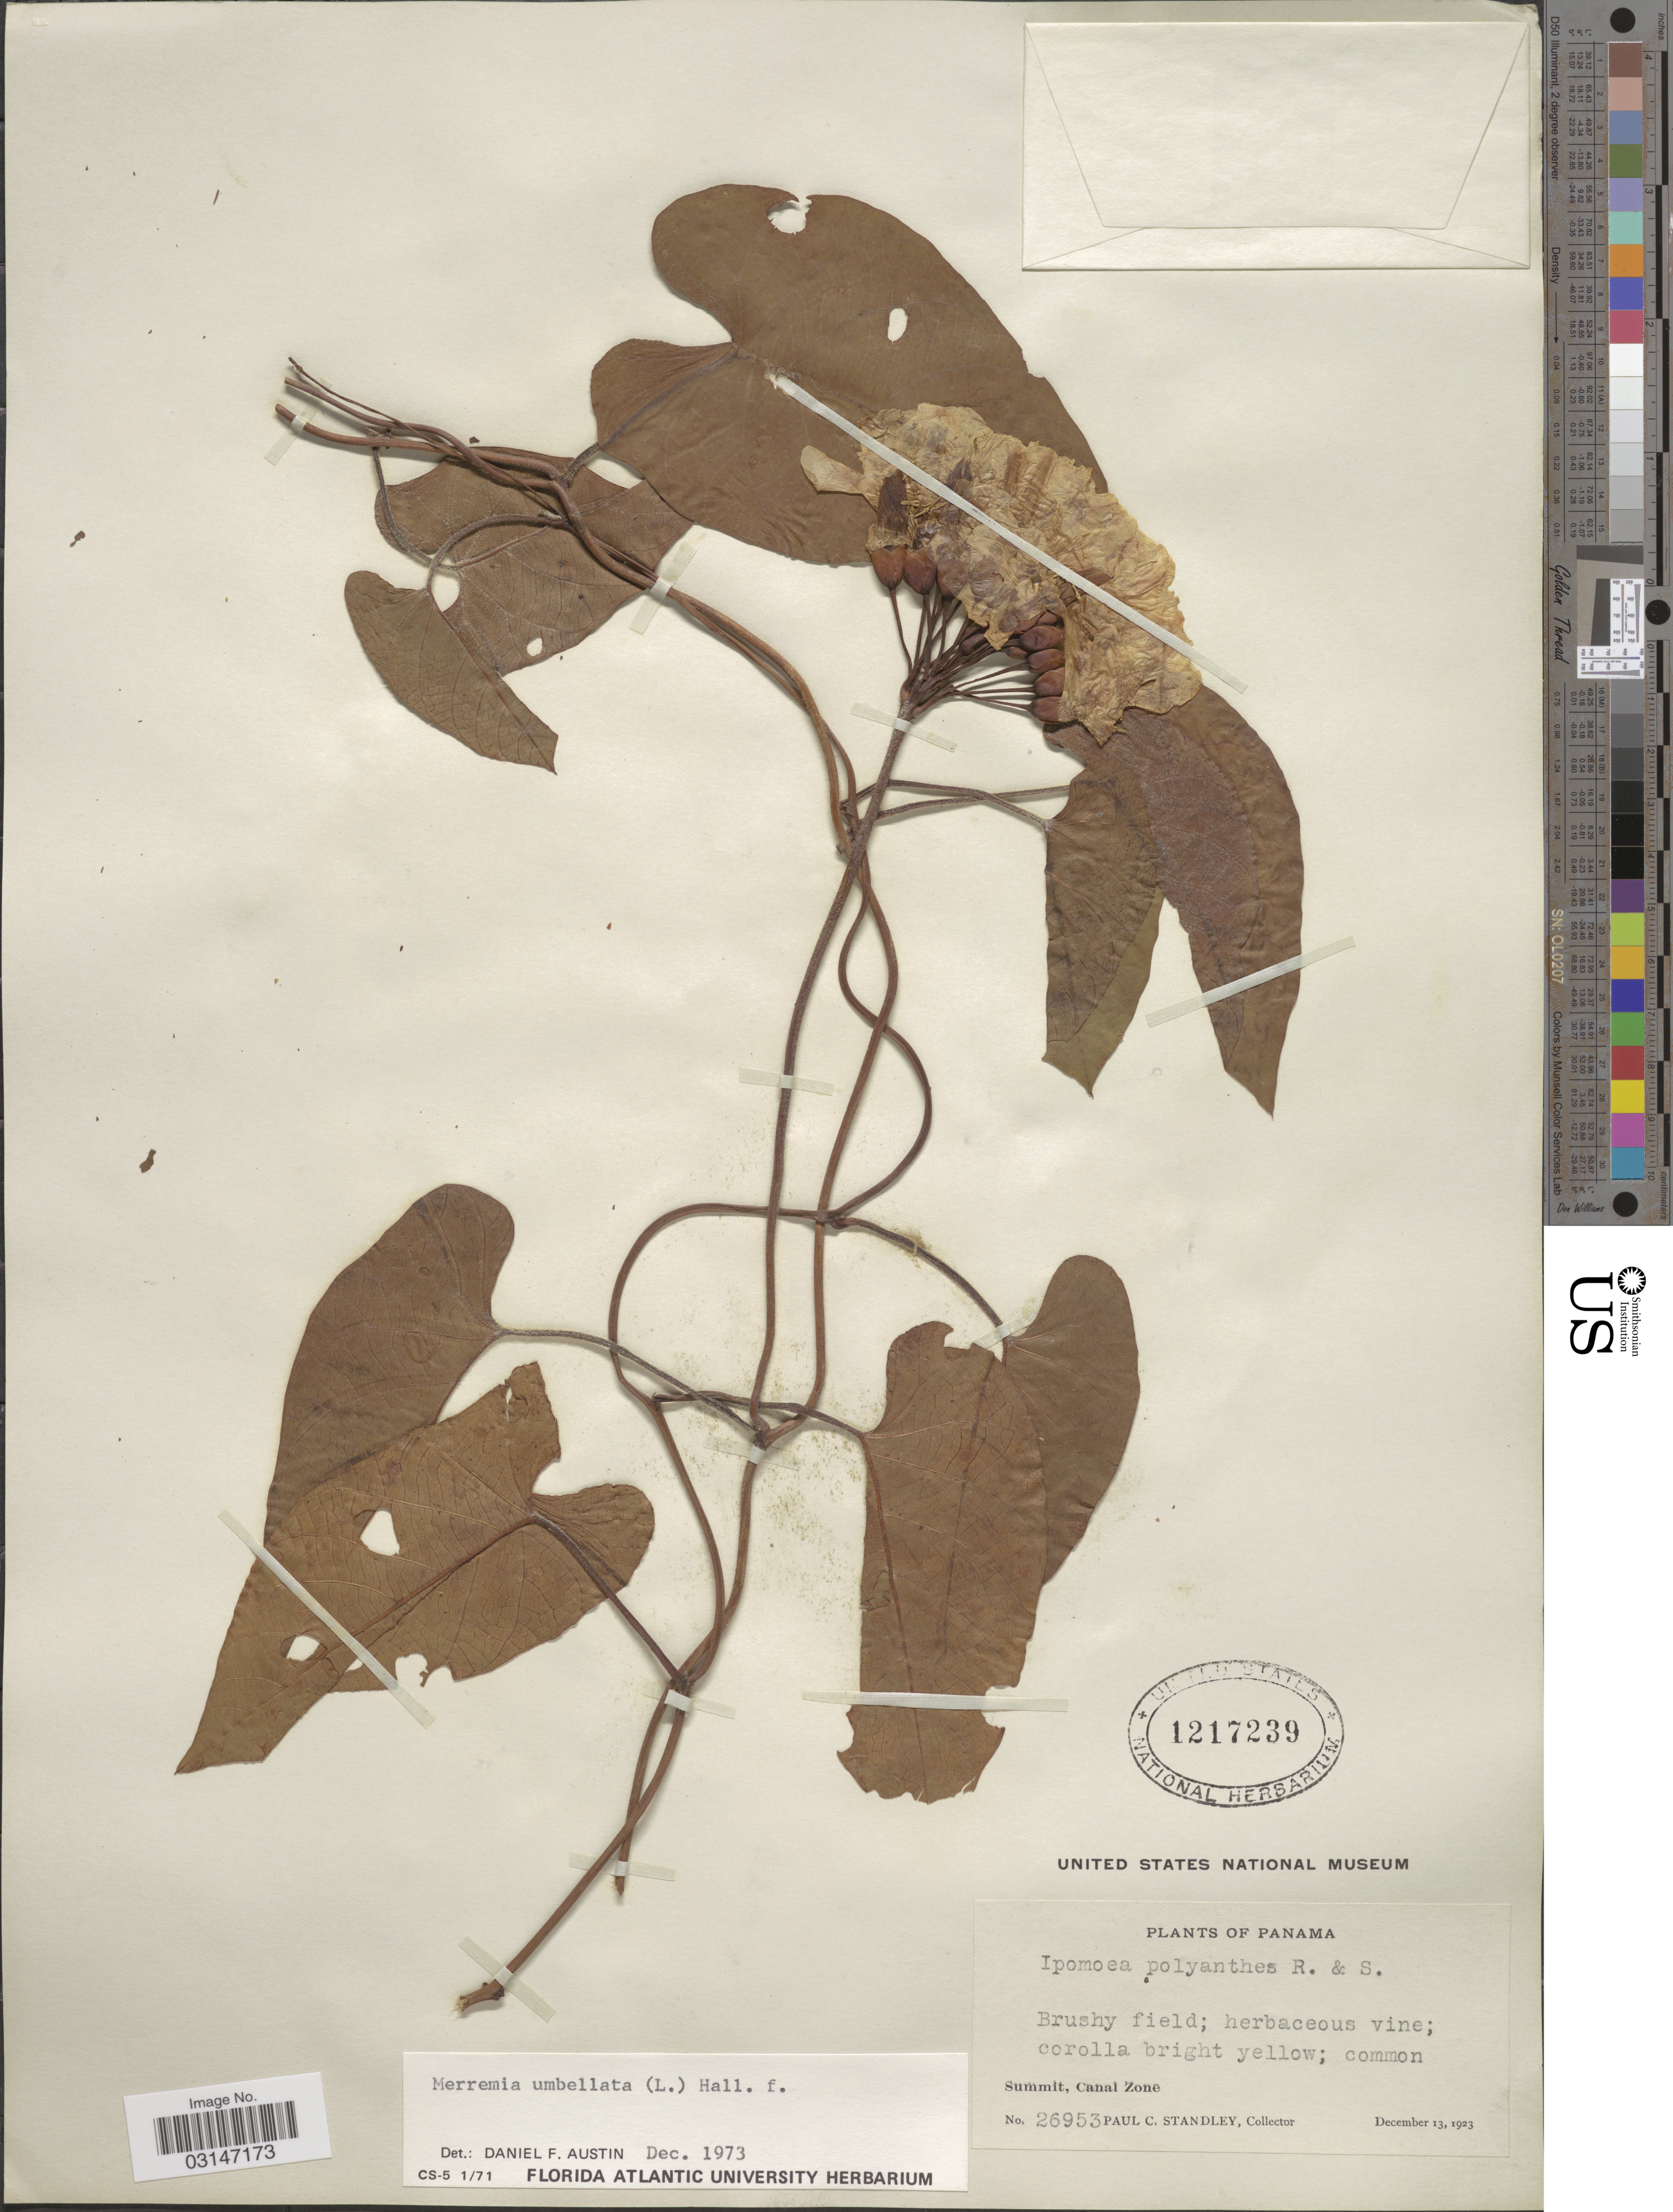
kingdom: Plantae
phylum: Tracheophyta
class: Magnoliopsida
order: Solanales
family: Convolvulaceae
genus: Camonea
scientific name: Camonea umbellata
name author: (L.) A. R. Simões & Staples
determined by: Strong, Mark T., (BOT), Smithsonian Institution - National Museum of Natural History (UNITED STATES)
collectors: P. C. Standley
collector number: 26953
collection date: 1923-12-13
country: Panama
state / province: Colón / Panamá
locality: Summit, Canal Zone.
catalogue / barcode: US 1217239